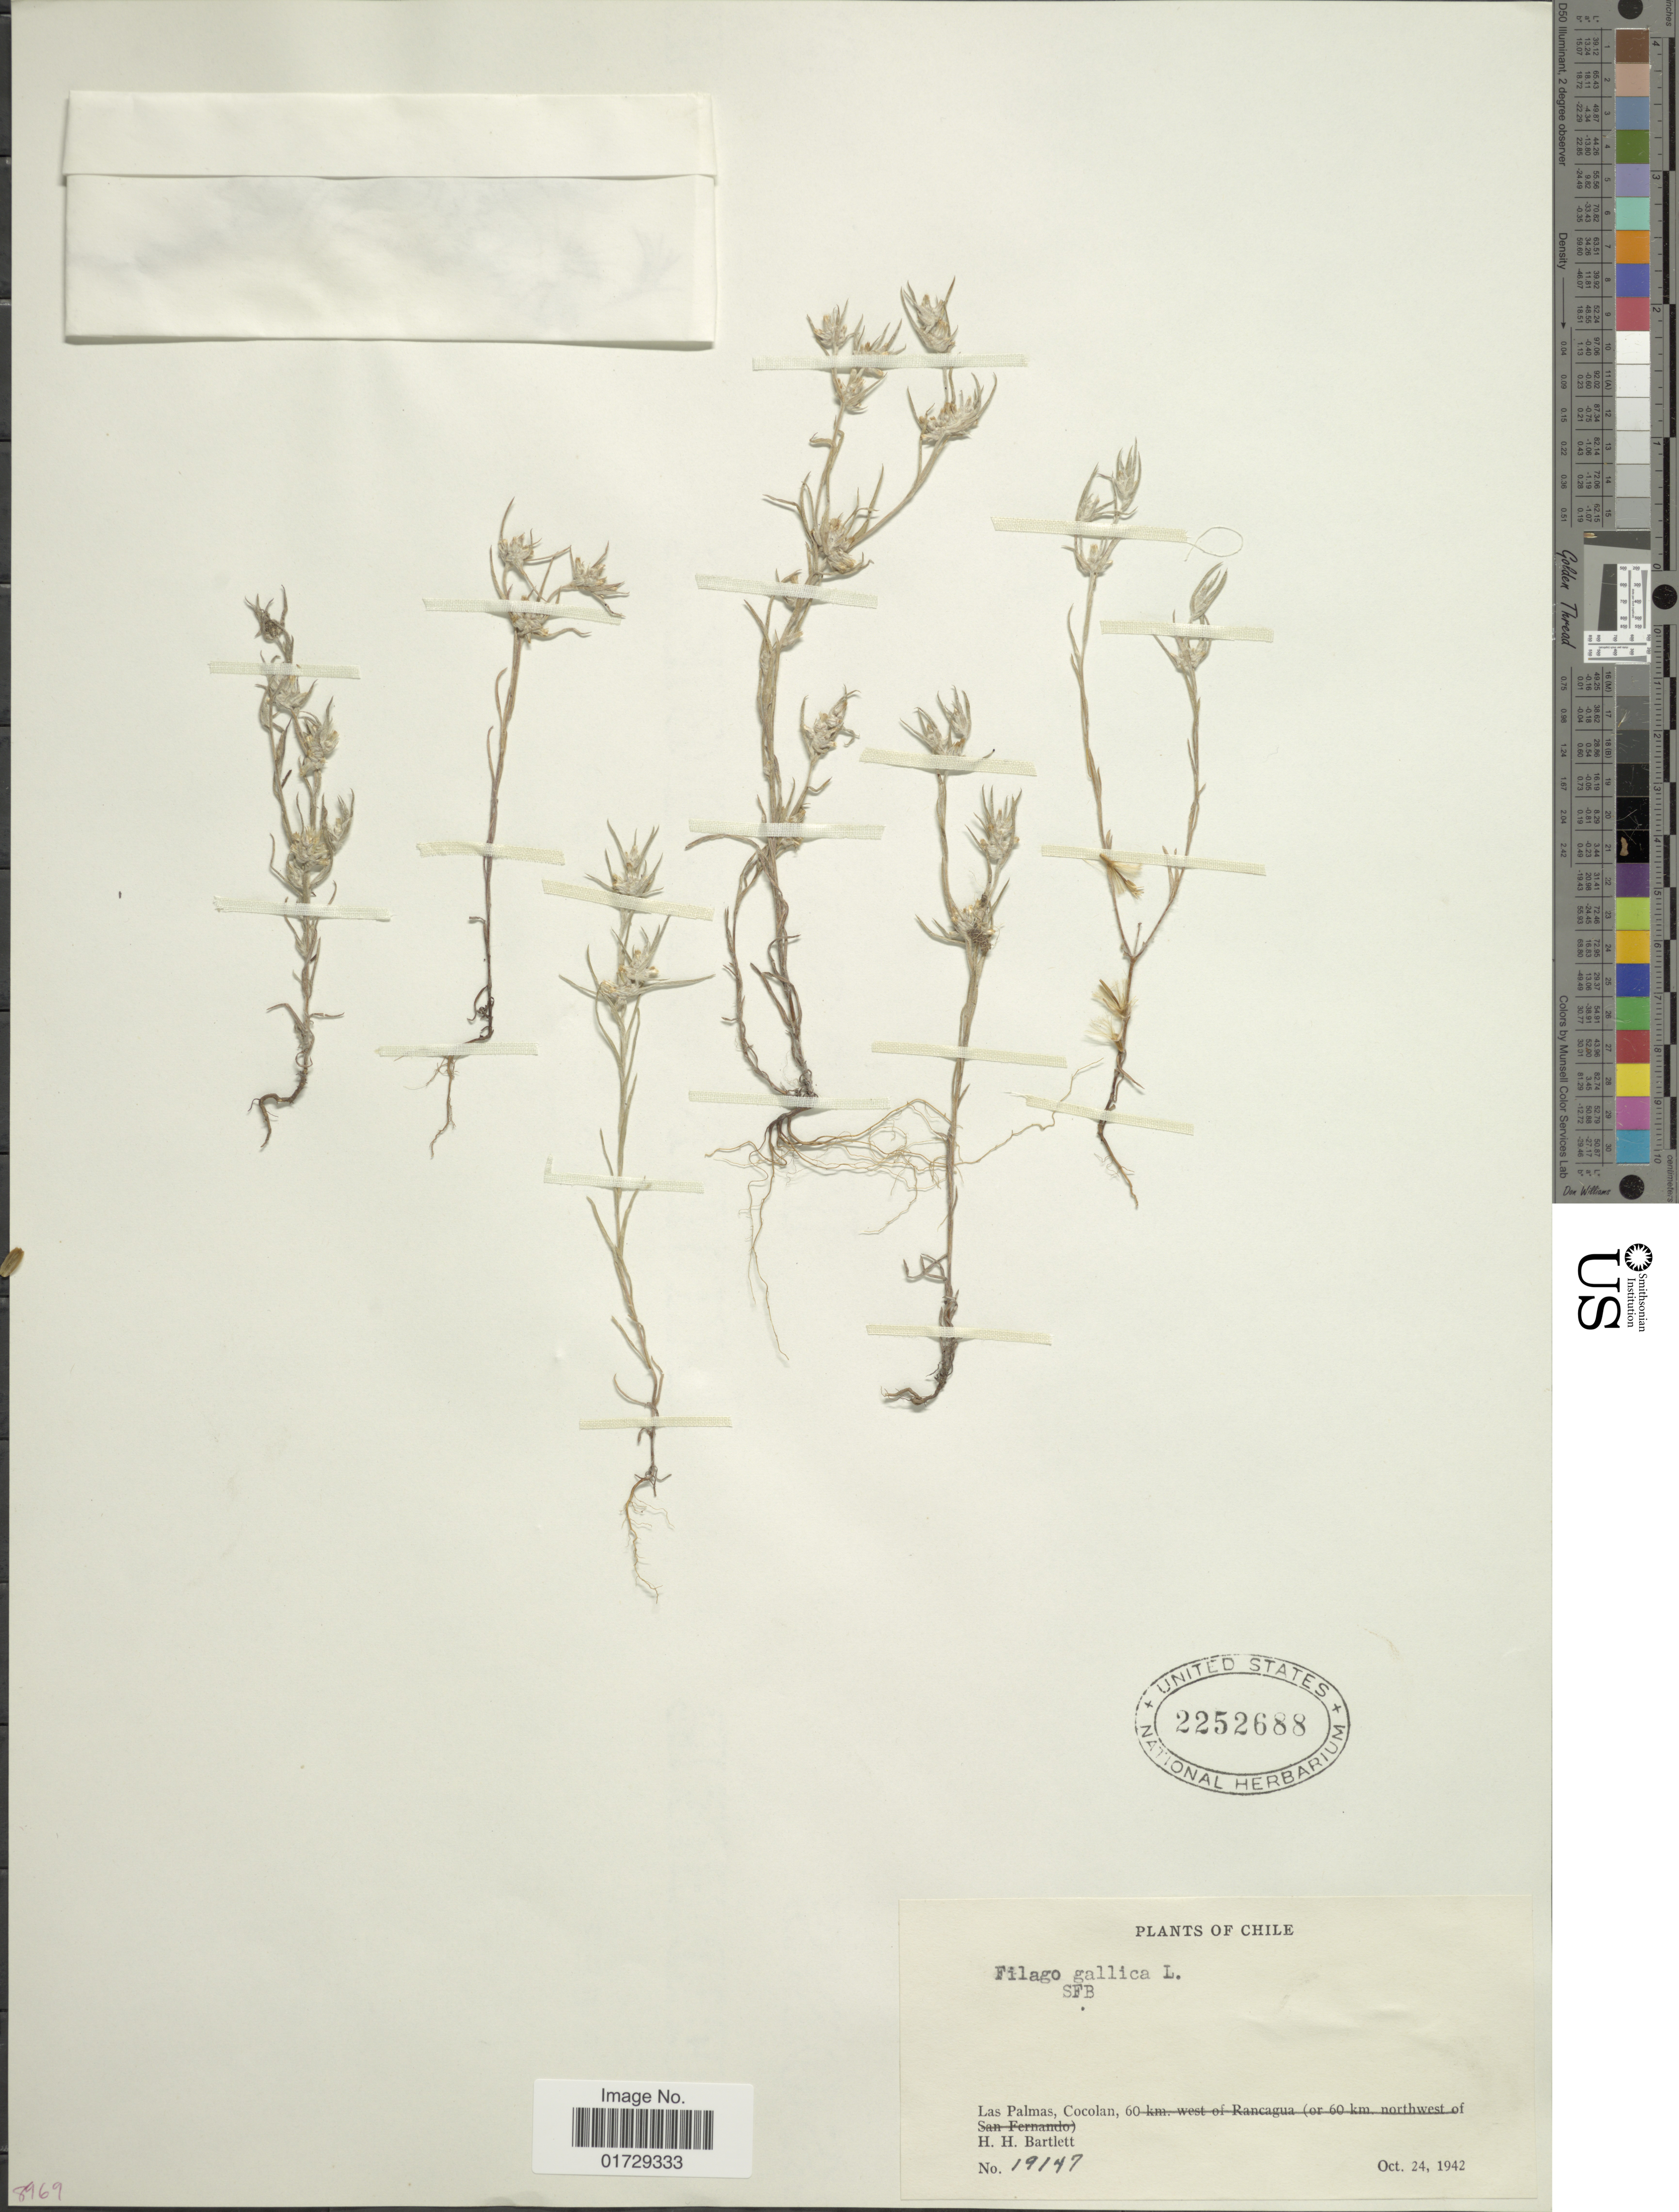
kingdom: Plantae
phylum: Tracheophyta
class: Magnoliopsida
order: Asterales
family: Asteraceae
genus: Filago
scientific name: Filago gallica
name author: L.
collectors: H. H. Bartlett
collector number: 19147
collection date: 1942-10-24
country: Chile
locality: Las Palmas, Cocolan, 60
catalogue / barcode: US 2252688